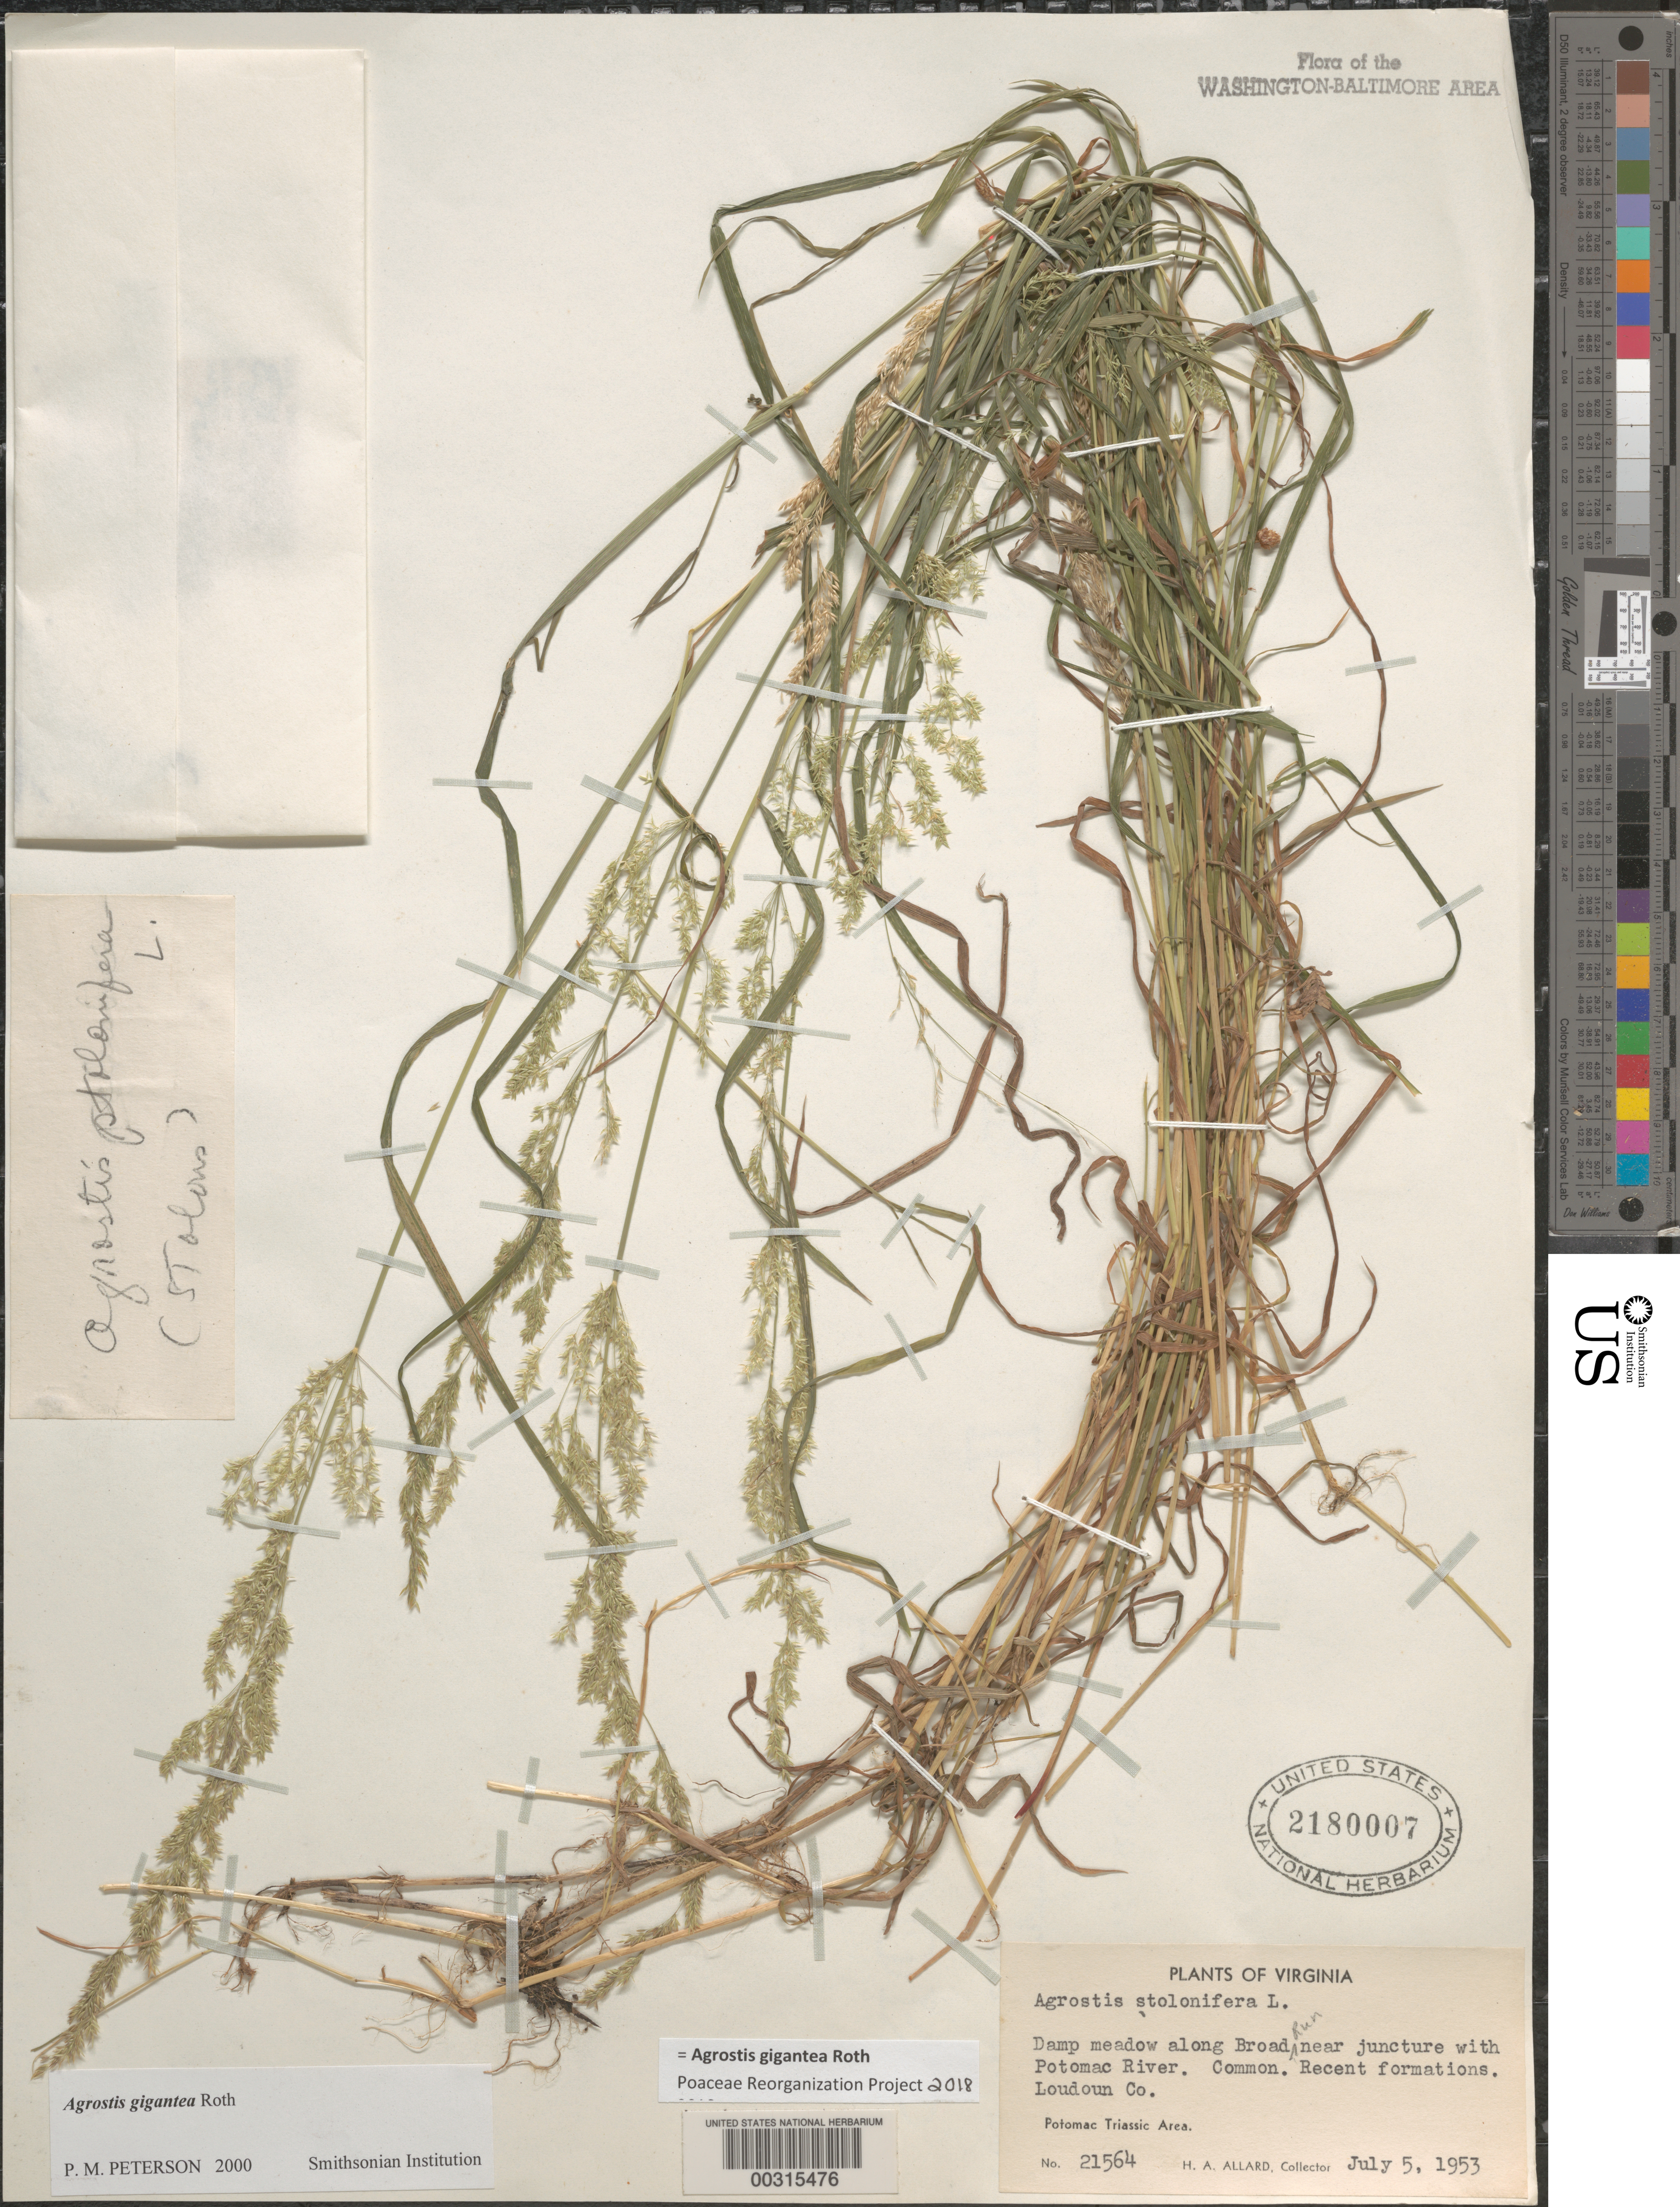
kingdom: Plantae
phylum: Tracheophyta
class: Liliopsida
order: Poales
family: Poaceae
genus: Agrostis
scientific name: Agrostis gigantea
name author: Roth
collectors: H. A. Allard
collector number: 21564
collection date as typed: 05 Jul 1953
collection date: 1953-07-05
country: United States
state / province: Virginia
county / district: Loudoun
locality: Broad Run junction with Potomac River C. and O. Canal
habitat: Damp meadow along broad run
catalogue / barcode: US 2180007